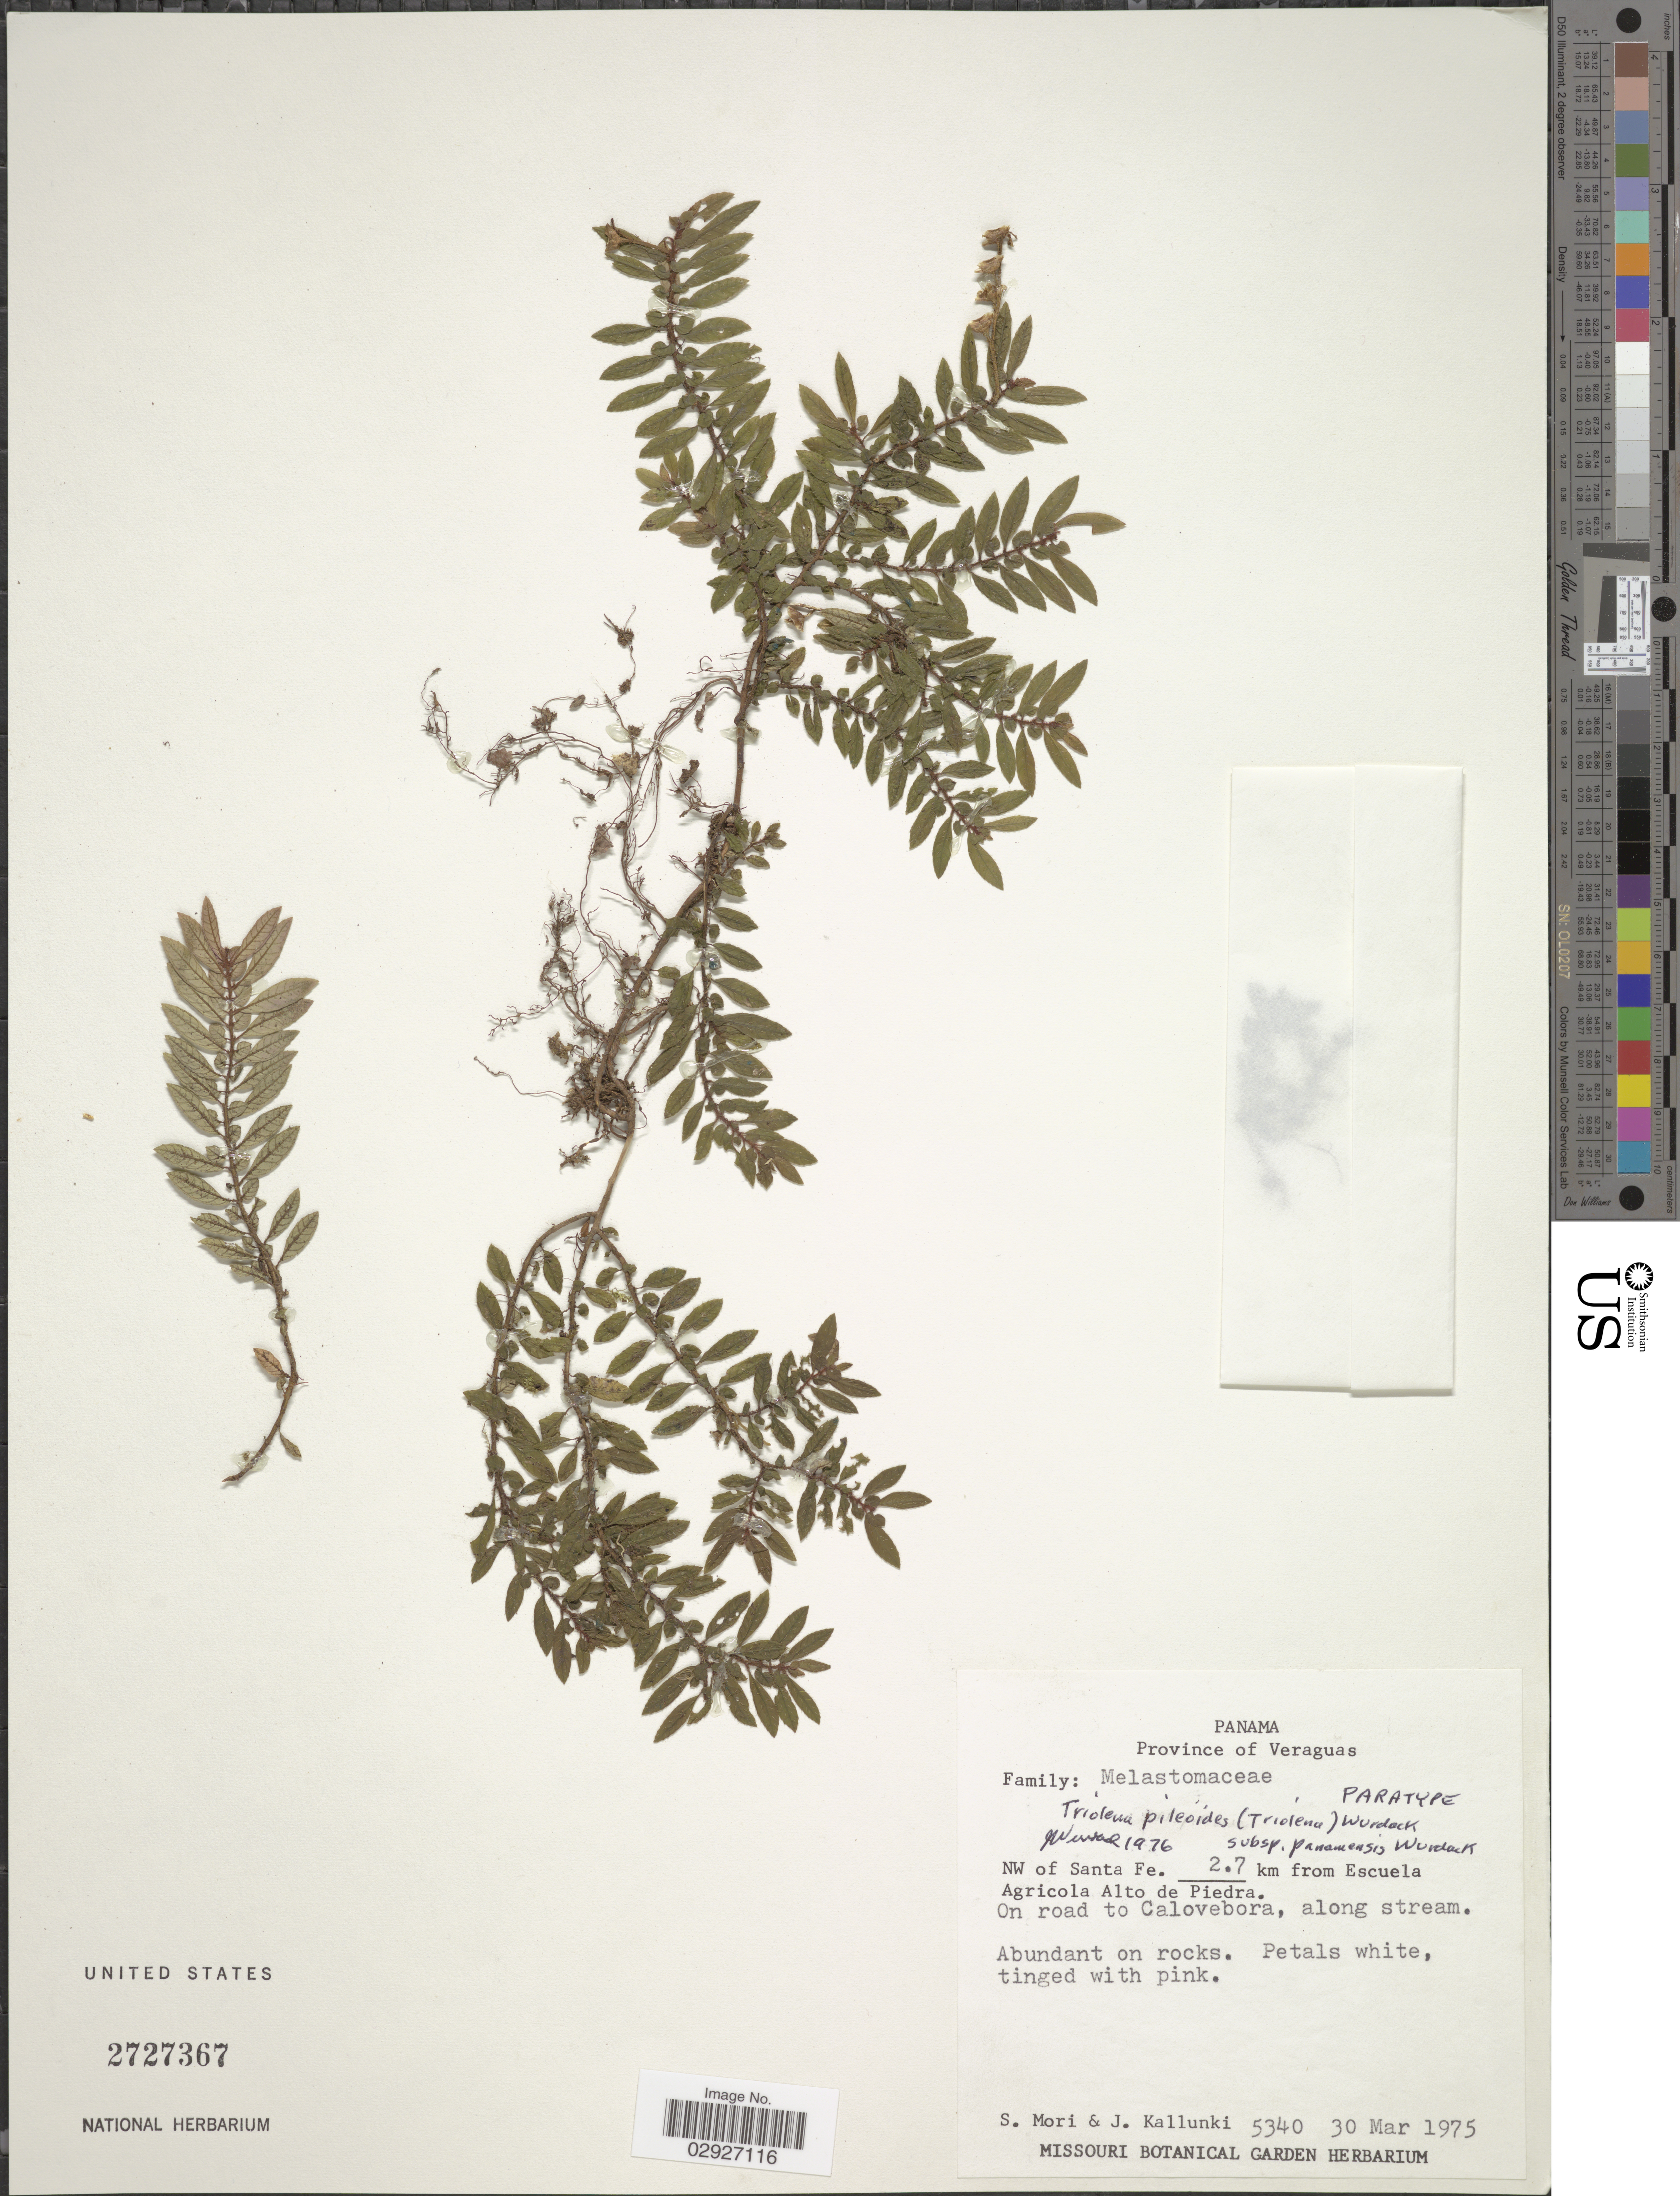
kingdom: Plantae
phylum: Tracheophyta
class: Magnoliopsida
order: Myrtales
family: Melastomataceae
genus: Triolena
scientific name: Triolena pileoides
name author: (Triana) Wurdack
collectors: S. Mori & J. Kallunki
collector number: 5340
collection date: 1975-03-30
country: Panama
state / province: Veraguas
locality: NW of Santa Fe, 2.7 km from Escuela Agricola Alto de Piedra. On road to Calovebora, along stream.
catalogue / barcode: US 2727367